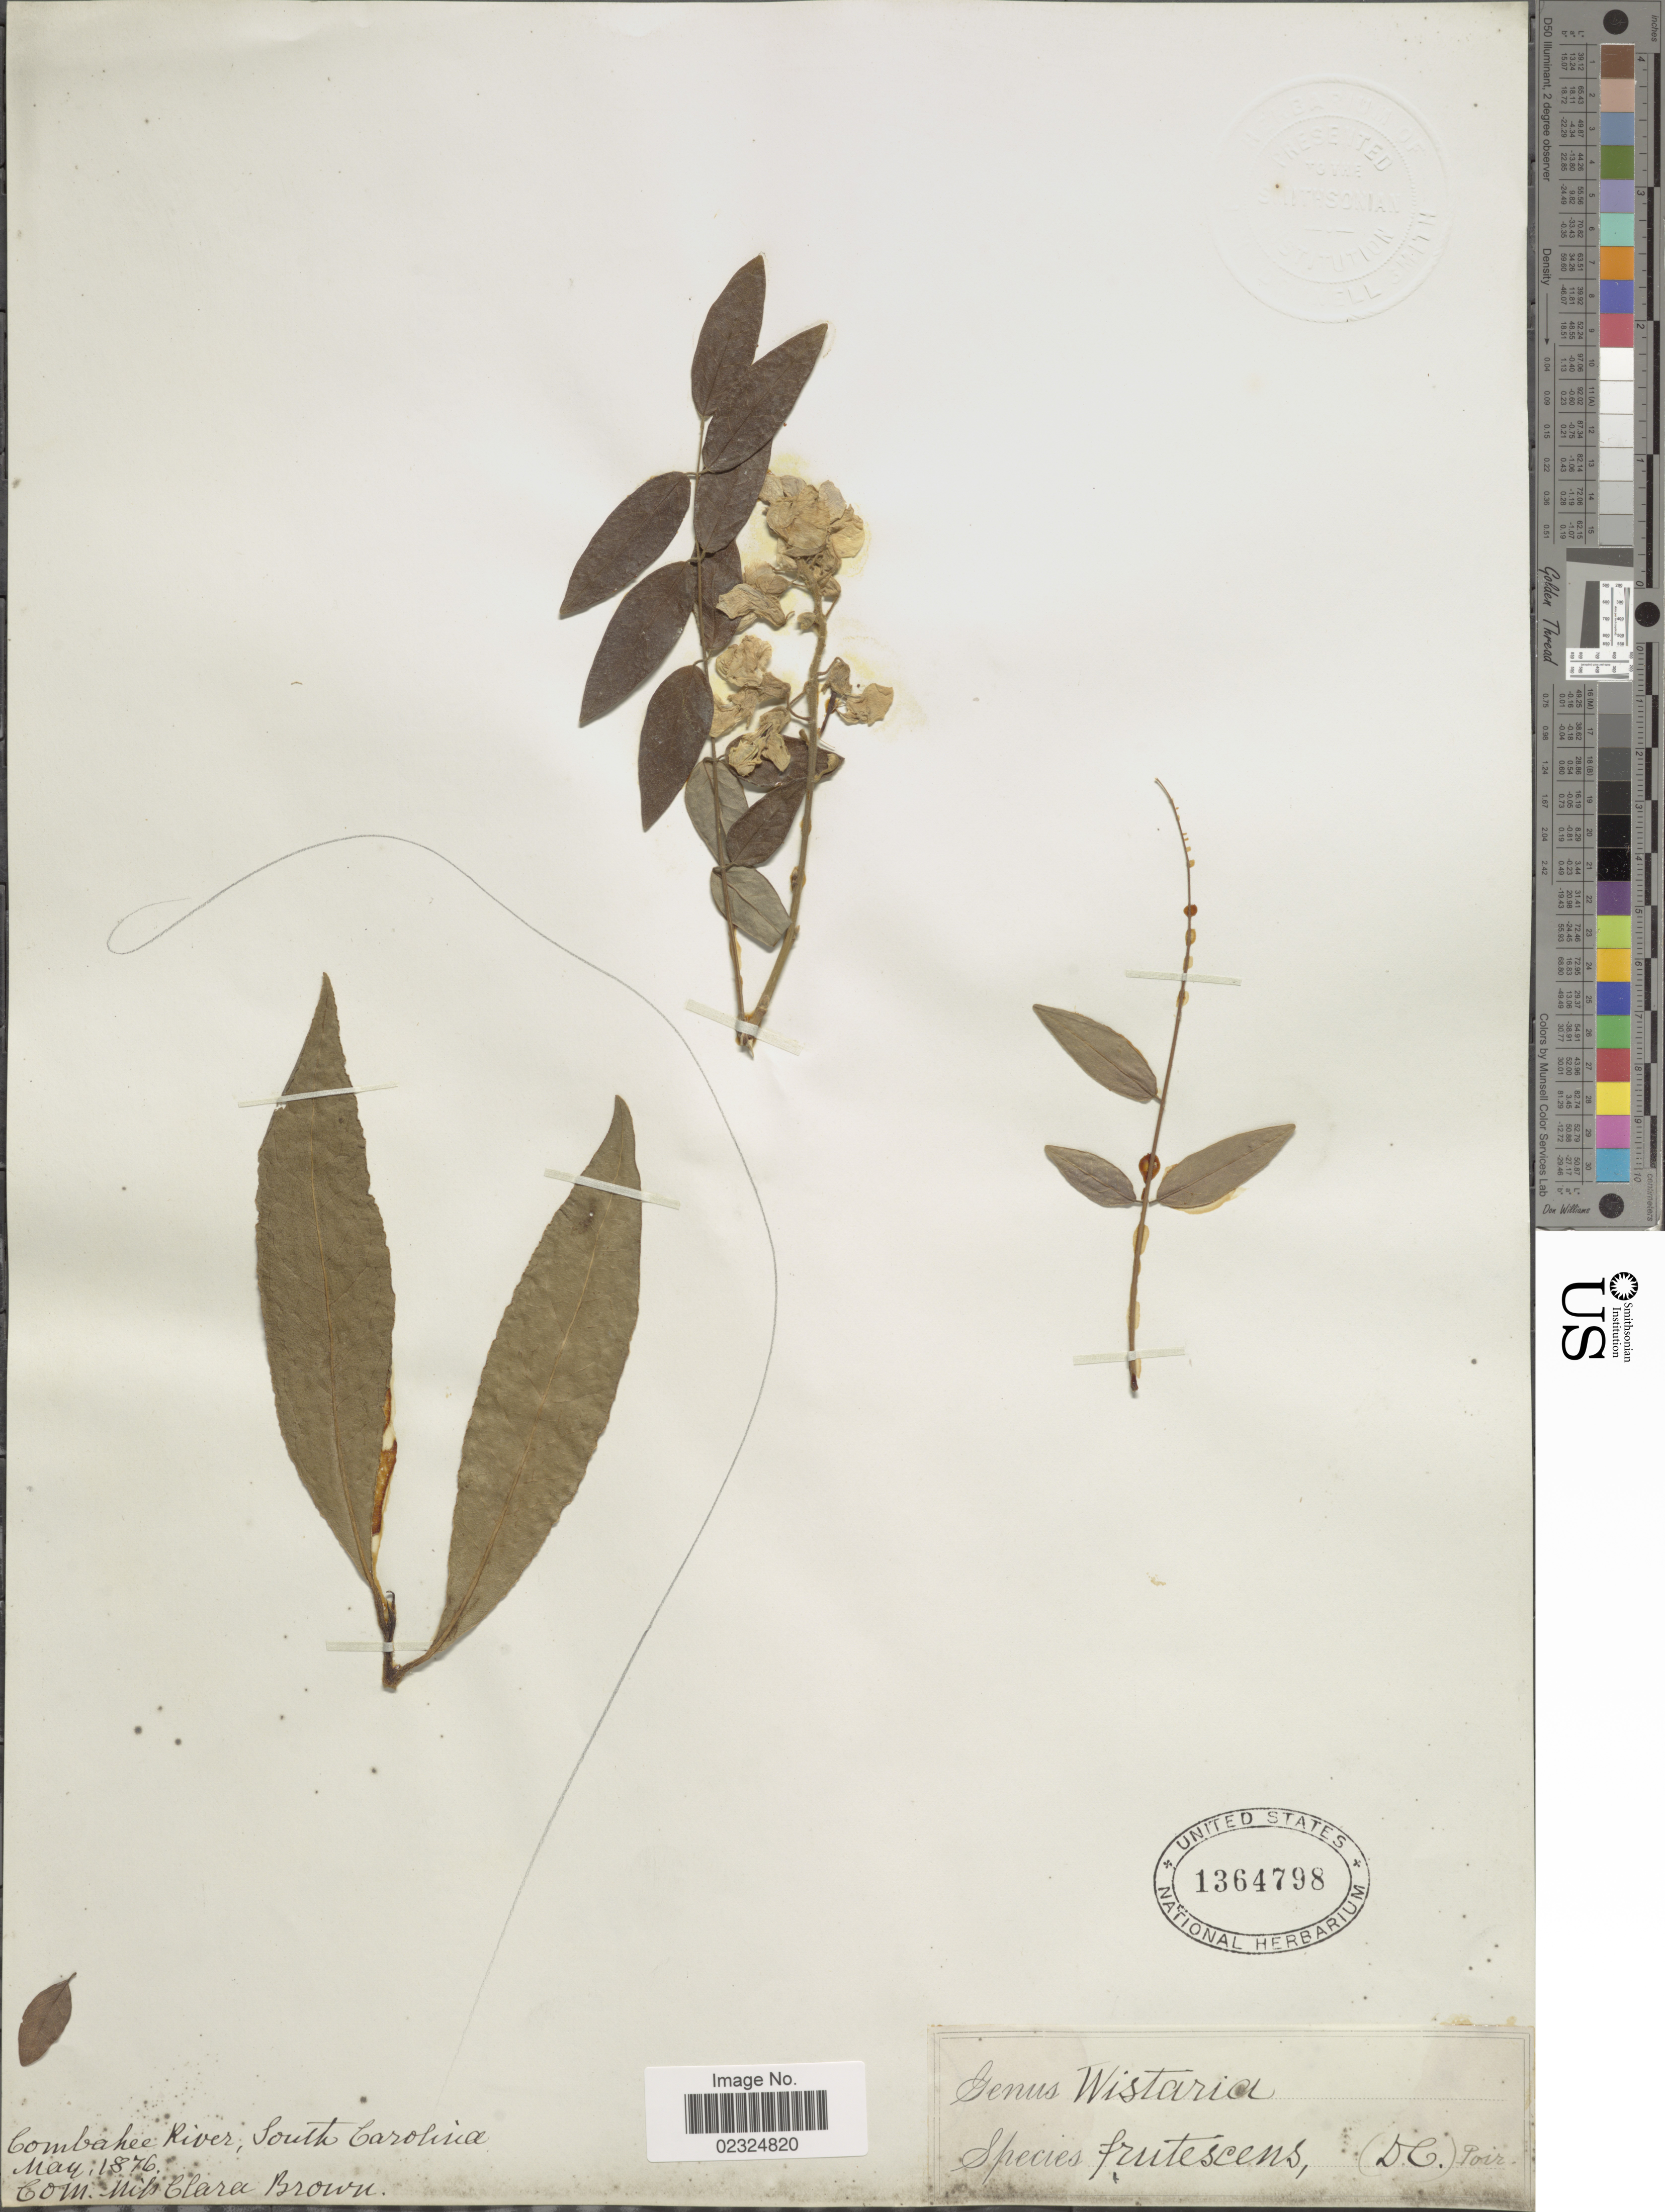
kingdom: Plantae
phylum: Tracheophyta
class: Magnoliopsida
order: Fabales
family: Fabaceae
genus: Wisteria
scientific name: Wisteria frutescens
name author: (L.) Poir.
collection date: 1876-05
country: United States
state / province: South Carolina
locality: Combache River.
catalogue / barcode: US 1364798